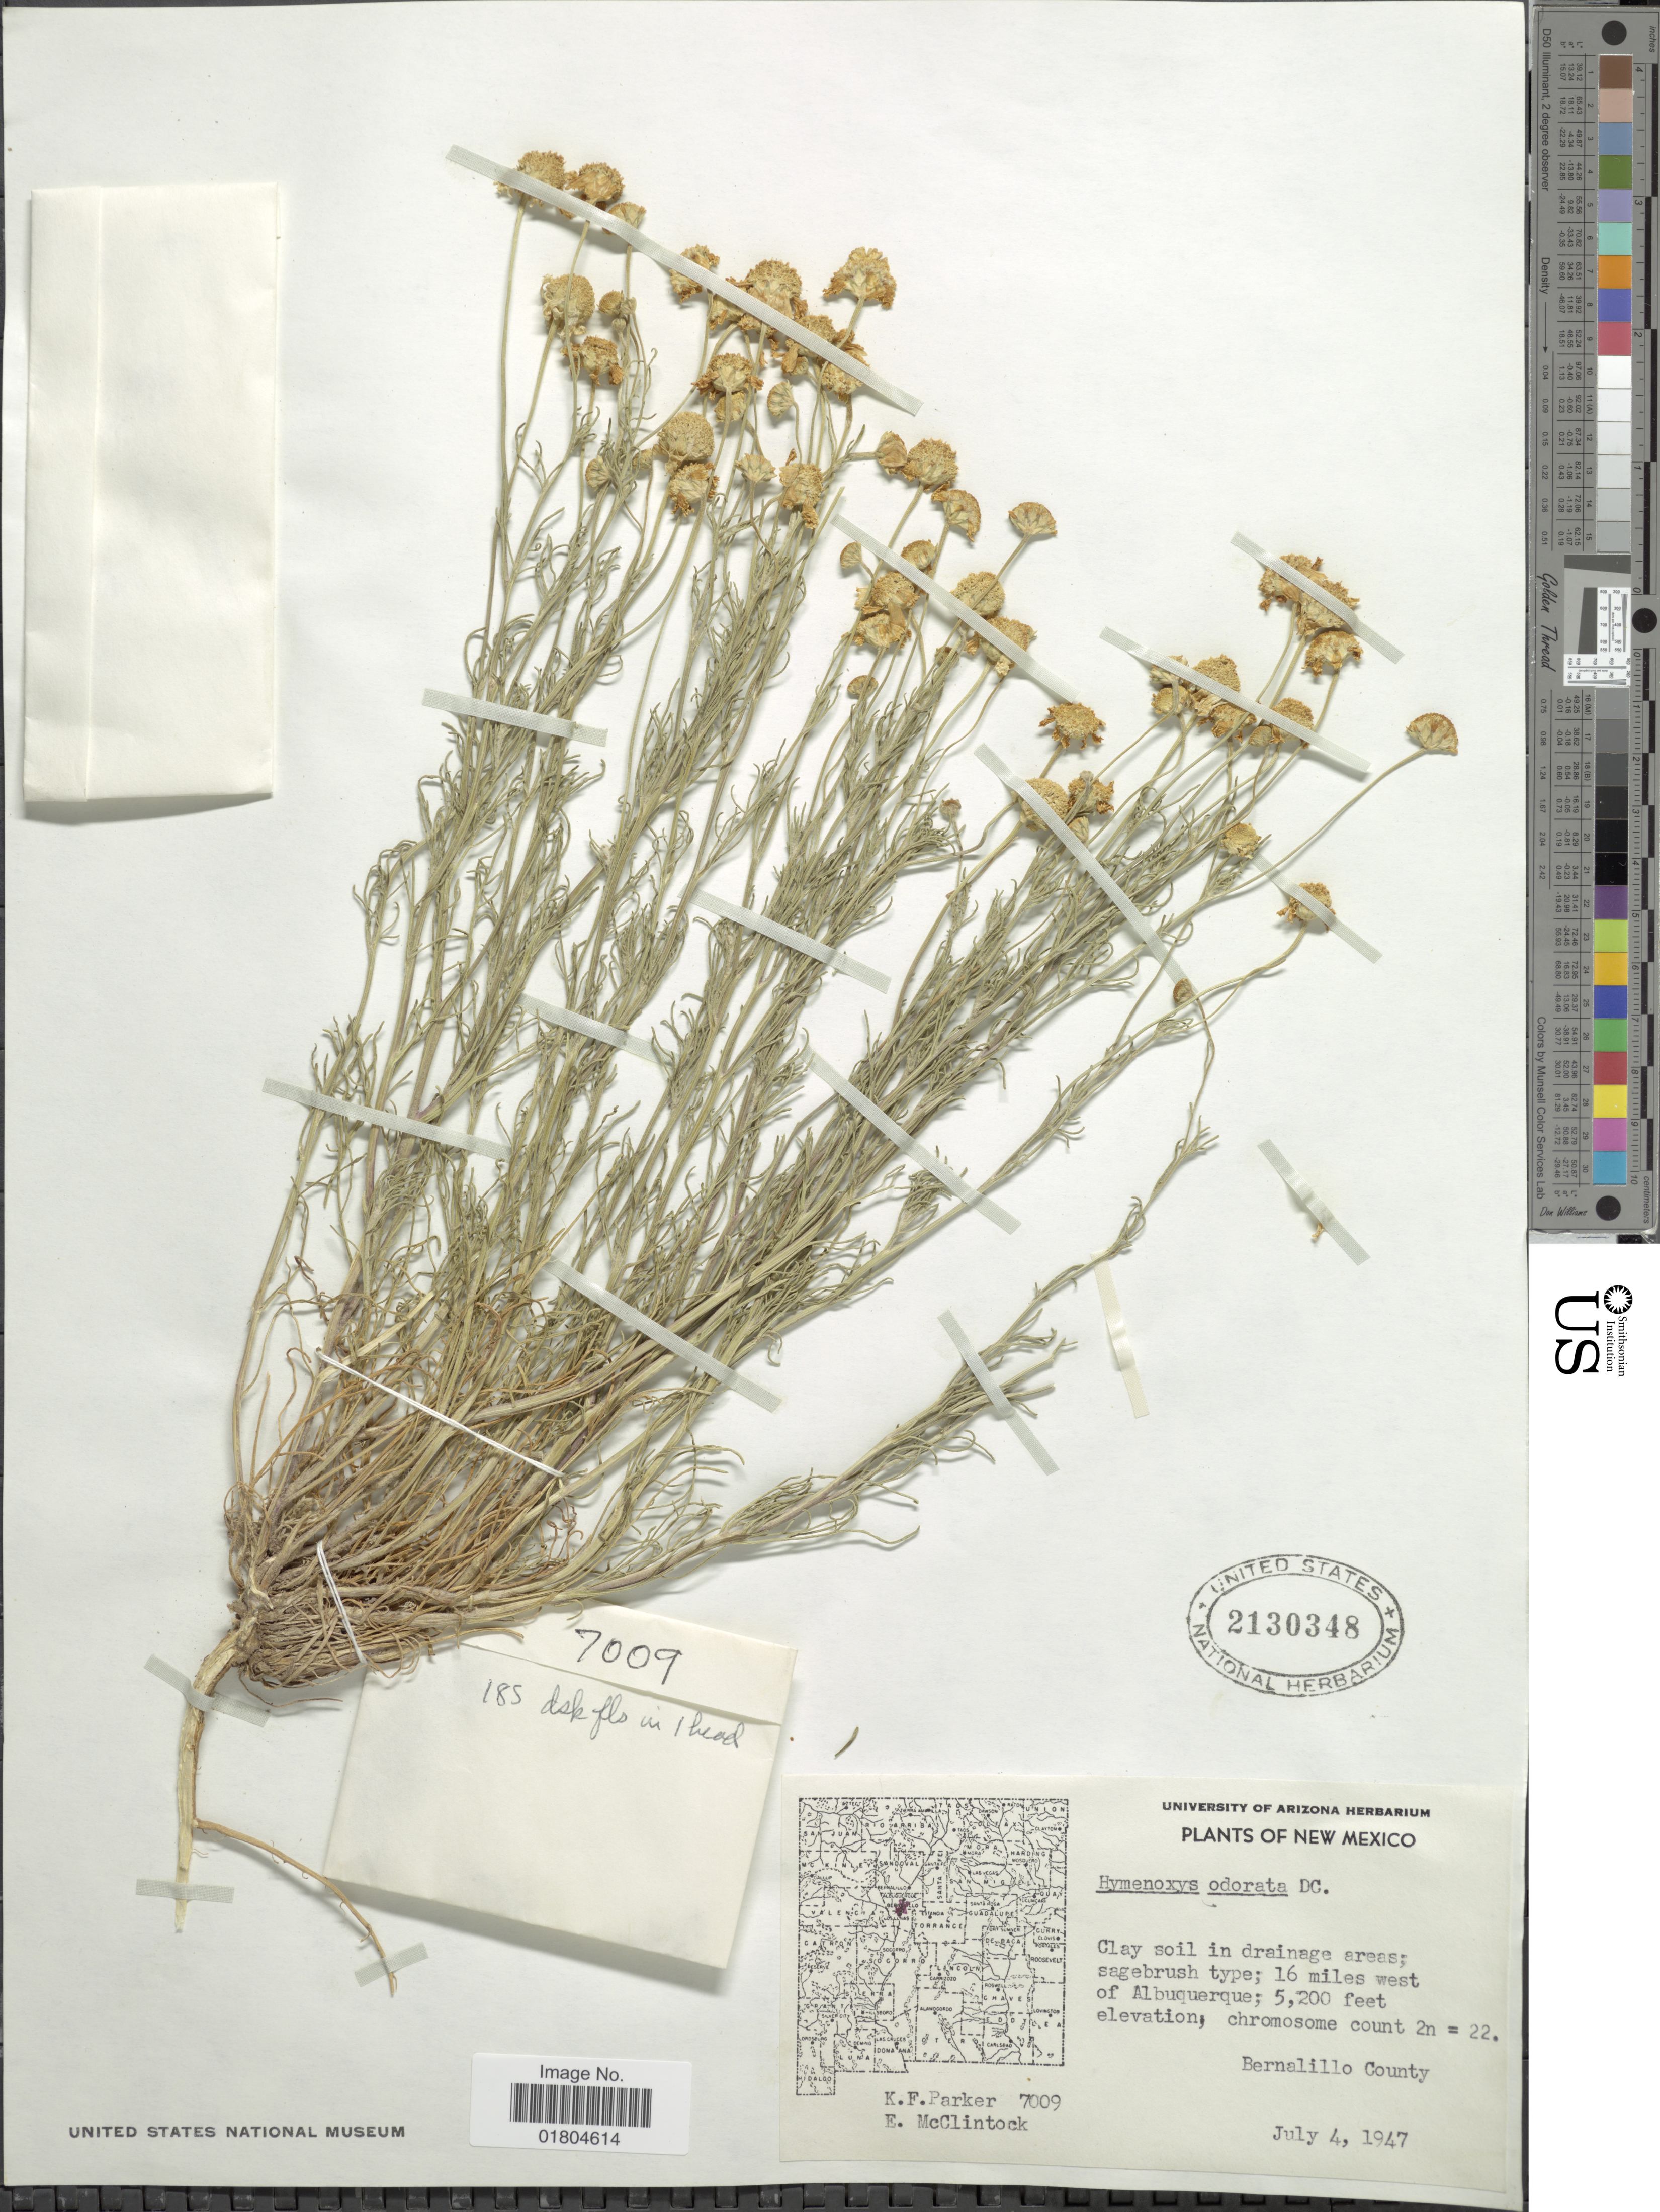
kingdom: Plantae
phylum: Tracheophyta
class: Magnoliopsida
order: Asterales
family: Asteraceae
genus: Hymenoxys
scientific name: Hymenoxys odorata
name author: DC.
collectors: K. F. Parker & E. McClintock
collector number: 7009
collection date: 1947-07-04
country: United States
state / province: New Mexico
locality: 16 miles west of Albuquerque. Barnalillo County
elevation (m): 1585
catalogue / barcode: US 2130348